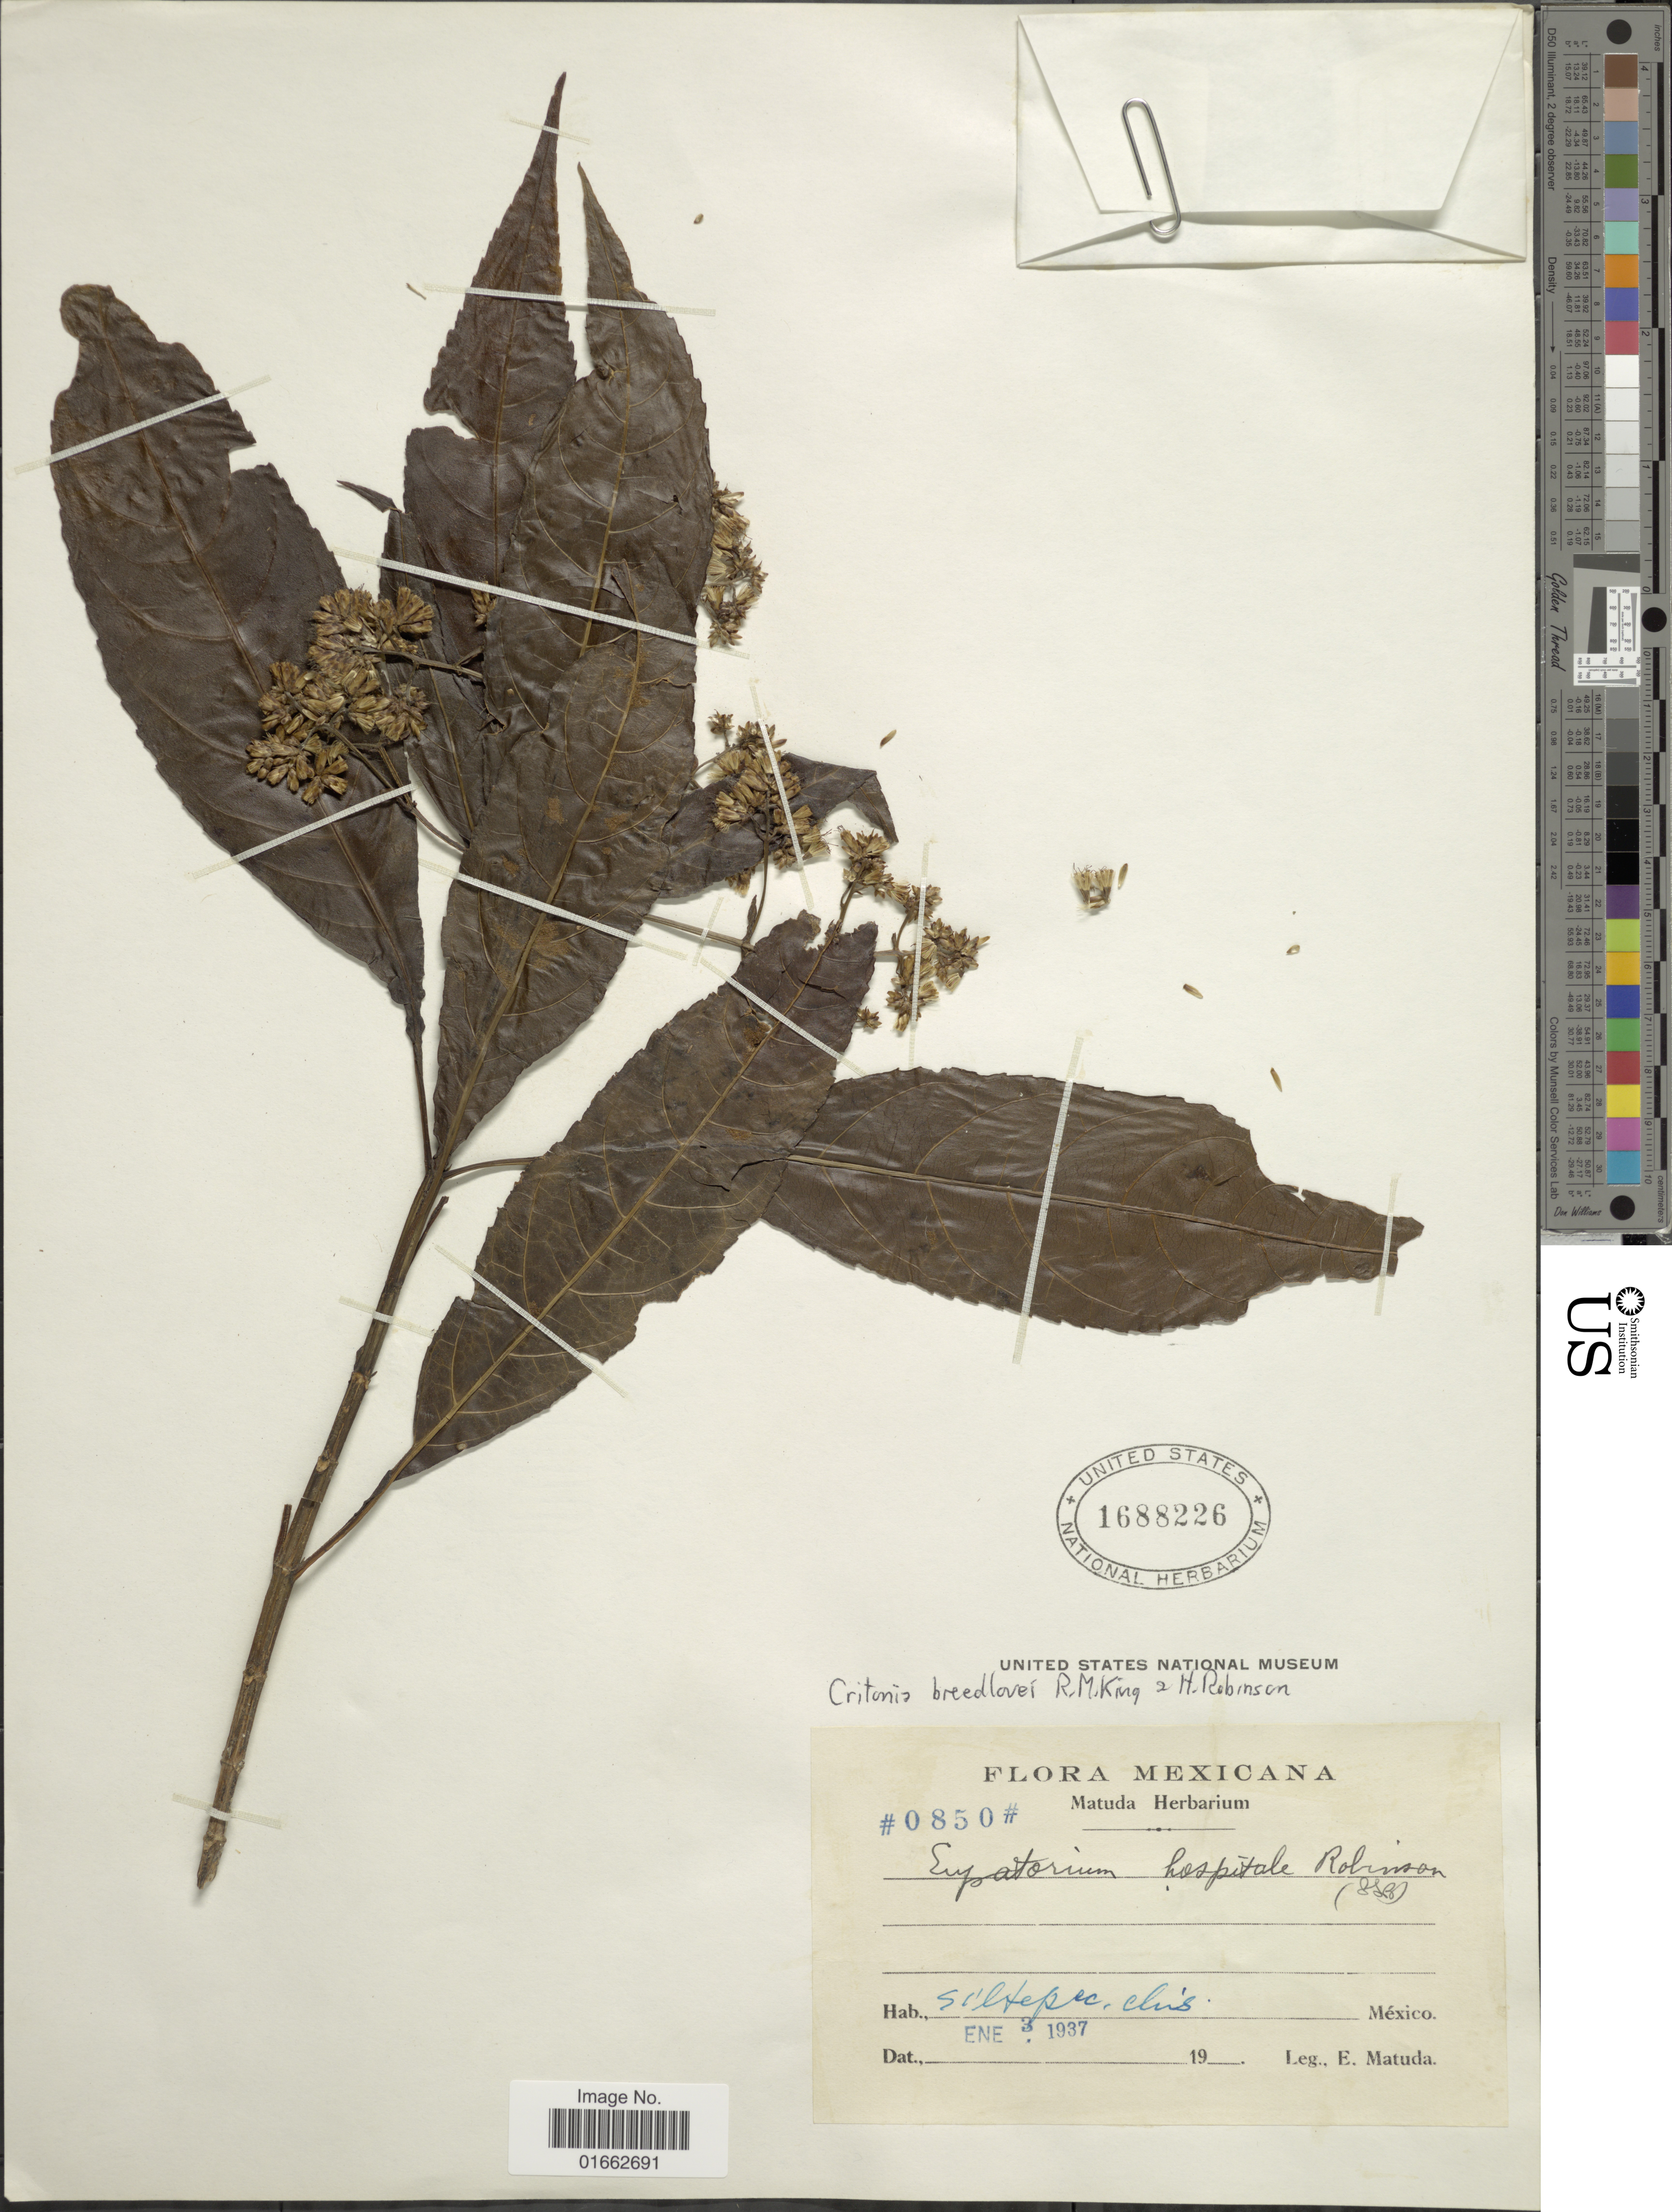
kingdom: Plantae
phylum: Tracheophyta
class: Magnoliopsida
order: Asterales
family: Asteraceae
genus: Critonia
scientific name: Critonia breedlovei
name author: R.M. King & H. Rob.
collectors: E. Matuda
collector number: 0850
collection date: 1937-01-03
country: Mexico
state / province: Chiapas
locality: Siltepec.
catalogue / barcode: US 1688226